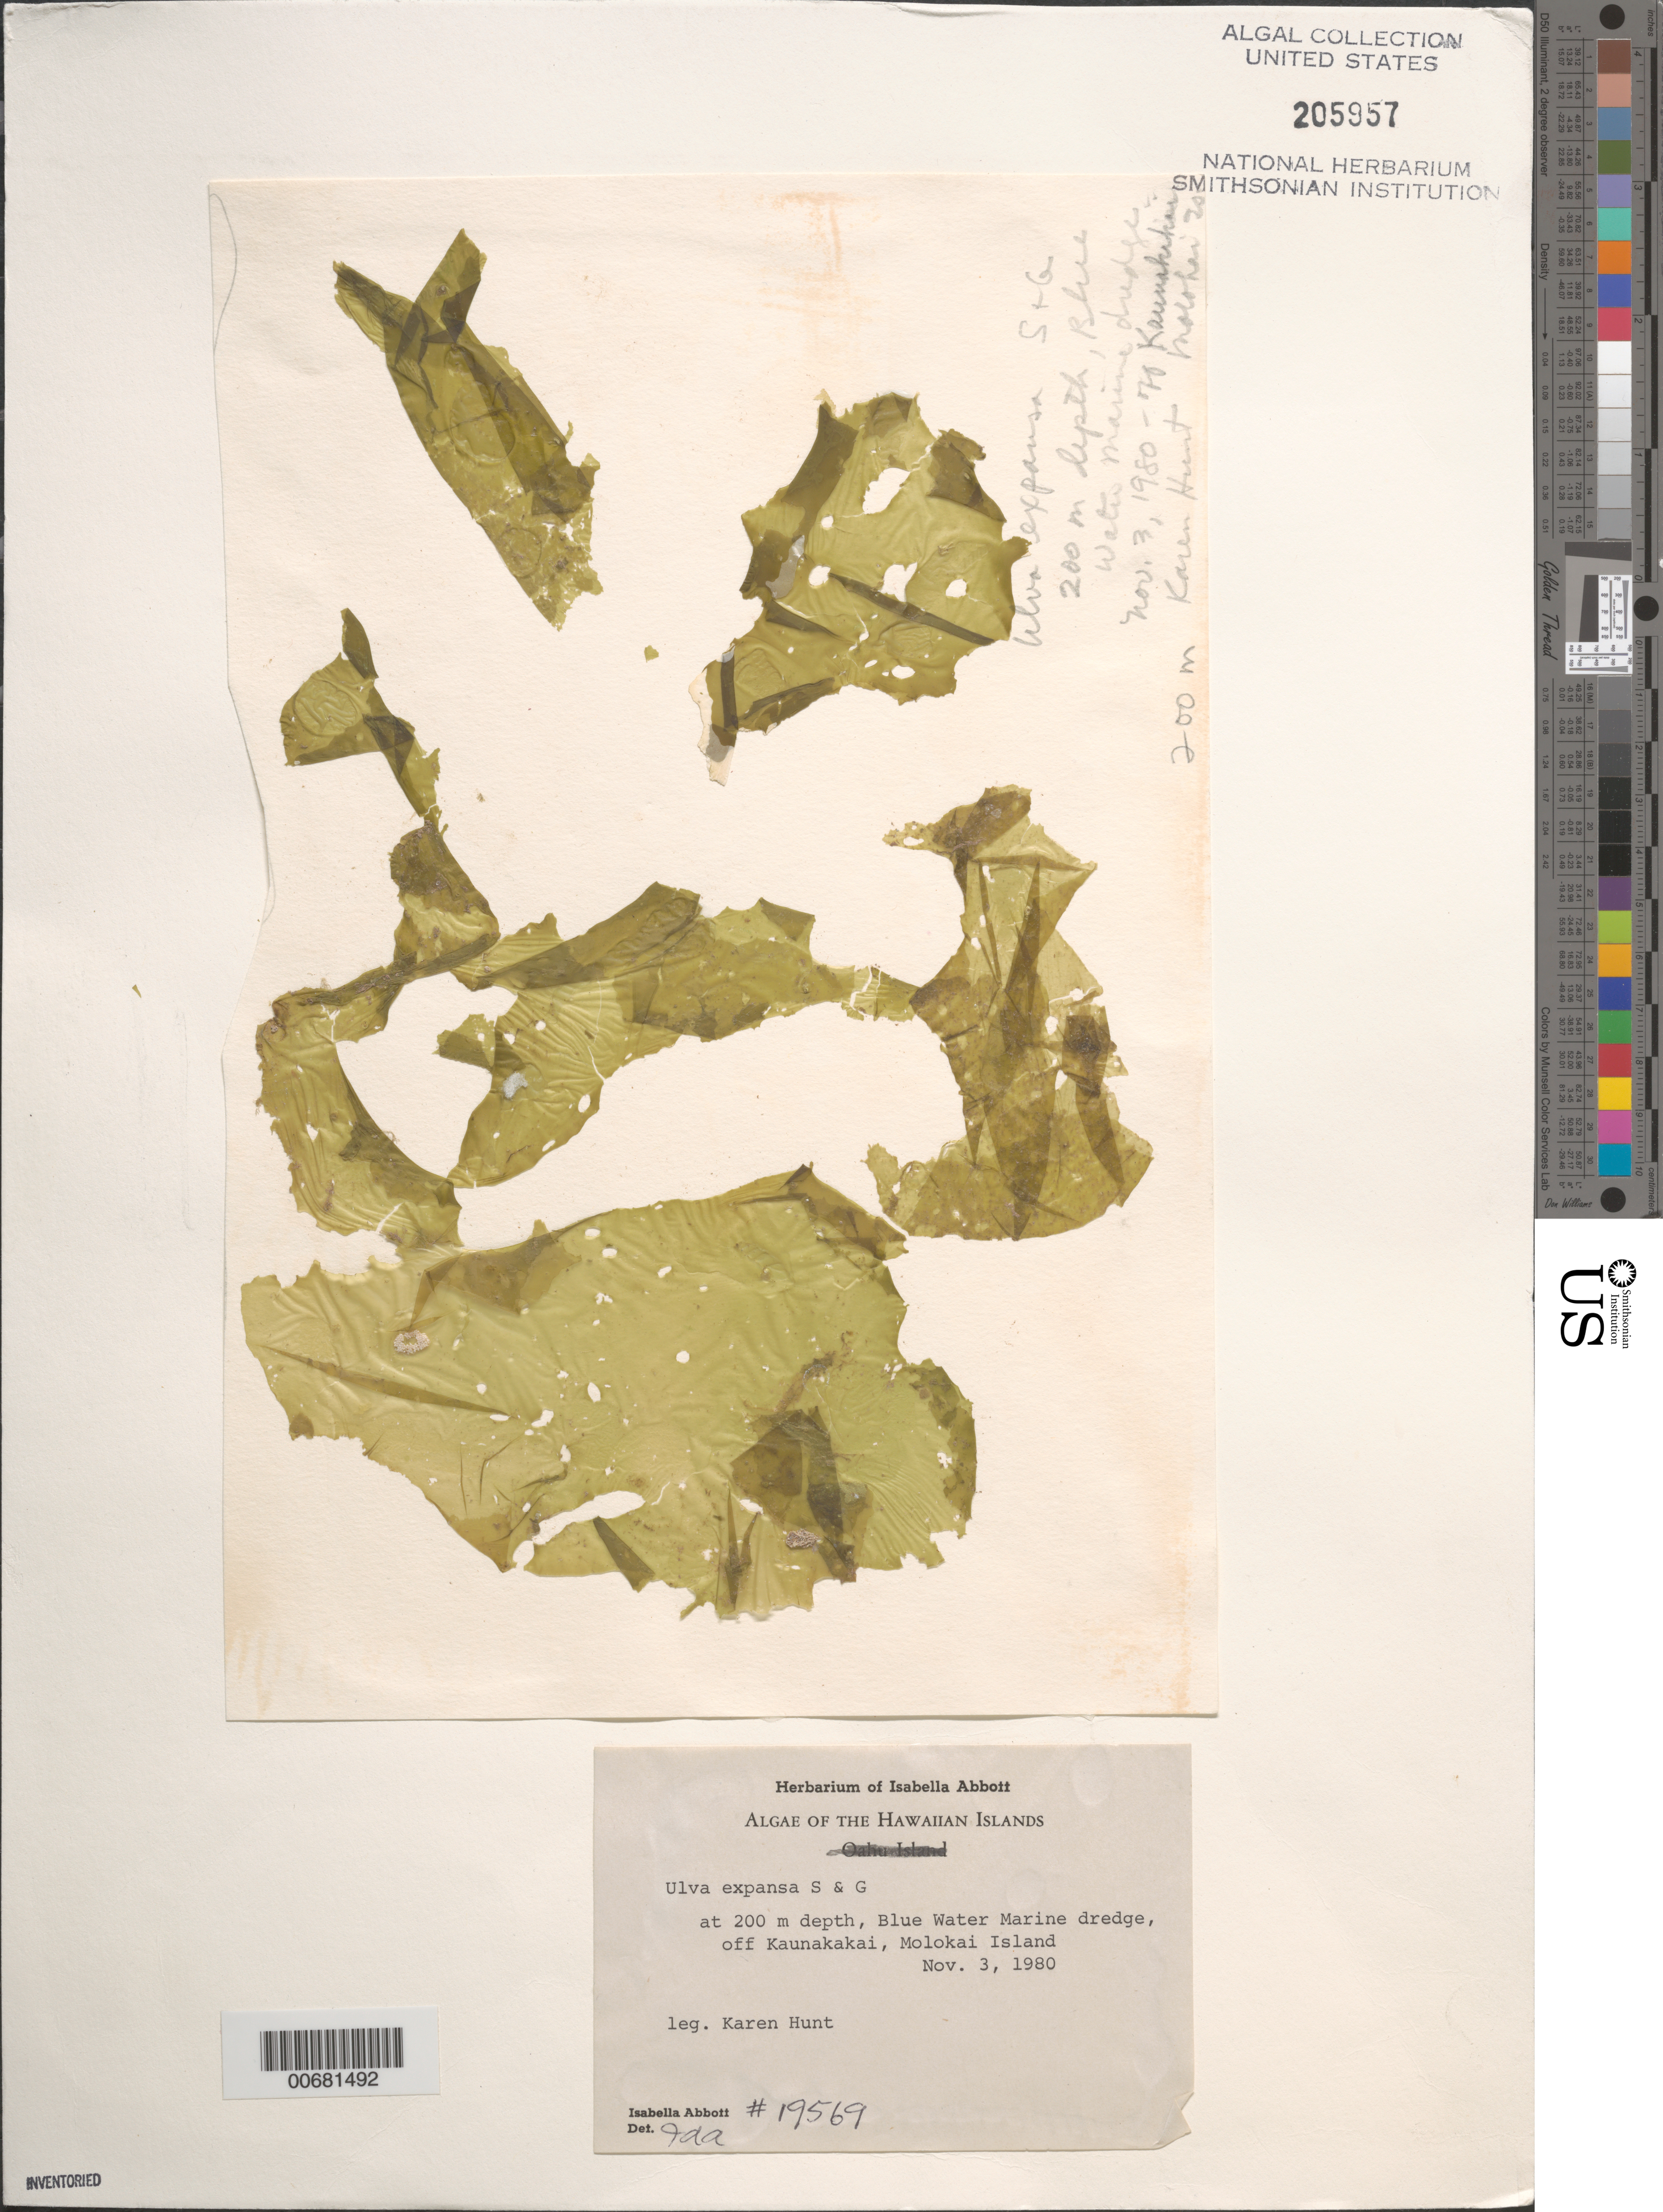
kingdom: Plantae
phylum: Chlorophyta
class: Ulvophyceae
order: Ulvales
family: Ulvaceae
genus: Ulva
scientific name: Ulva expansa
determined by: Abbott, Isabella A.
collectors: K. Hunt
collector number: IAA 19569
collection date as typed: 03 Nov 1980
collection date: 1980-11-03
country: United States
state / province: Hawaii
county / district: Maui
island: Moloka'i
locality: Blue Water Marine dredge, off Kaunakakai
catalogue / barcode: US 205957